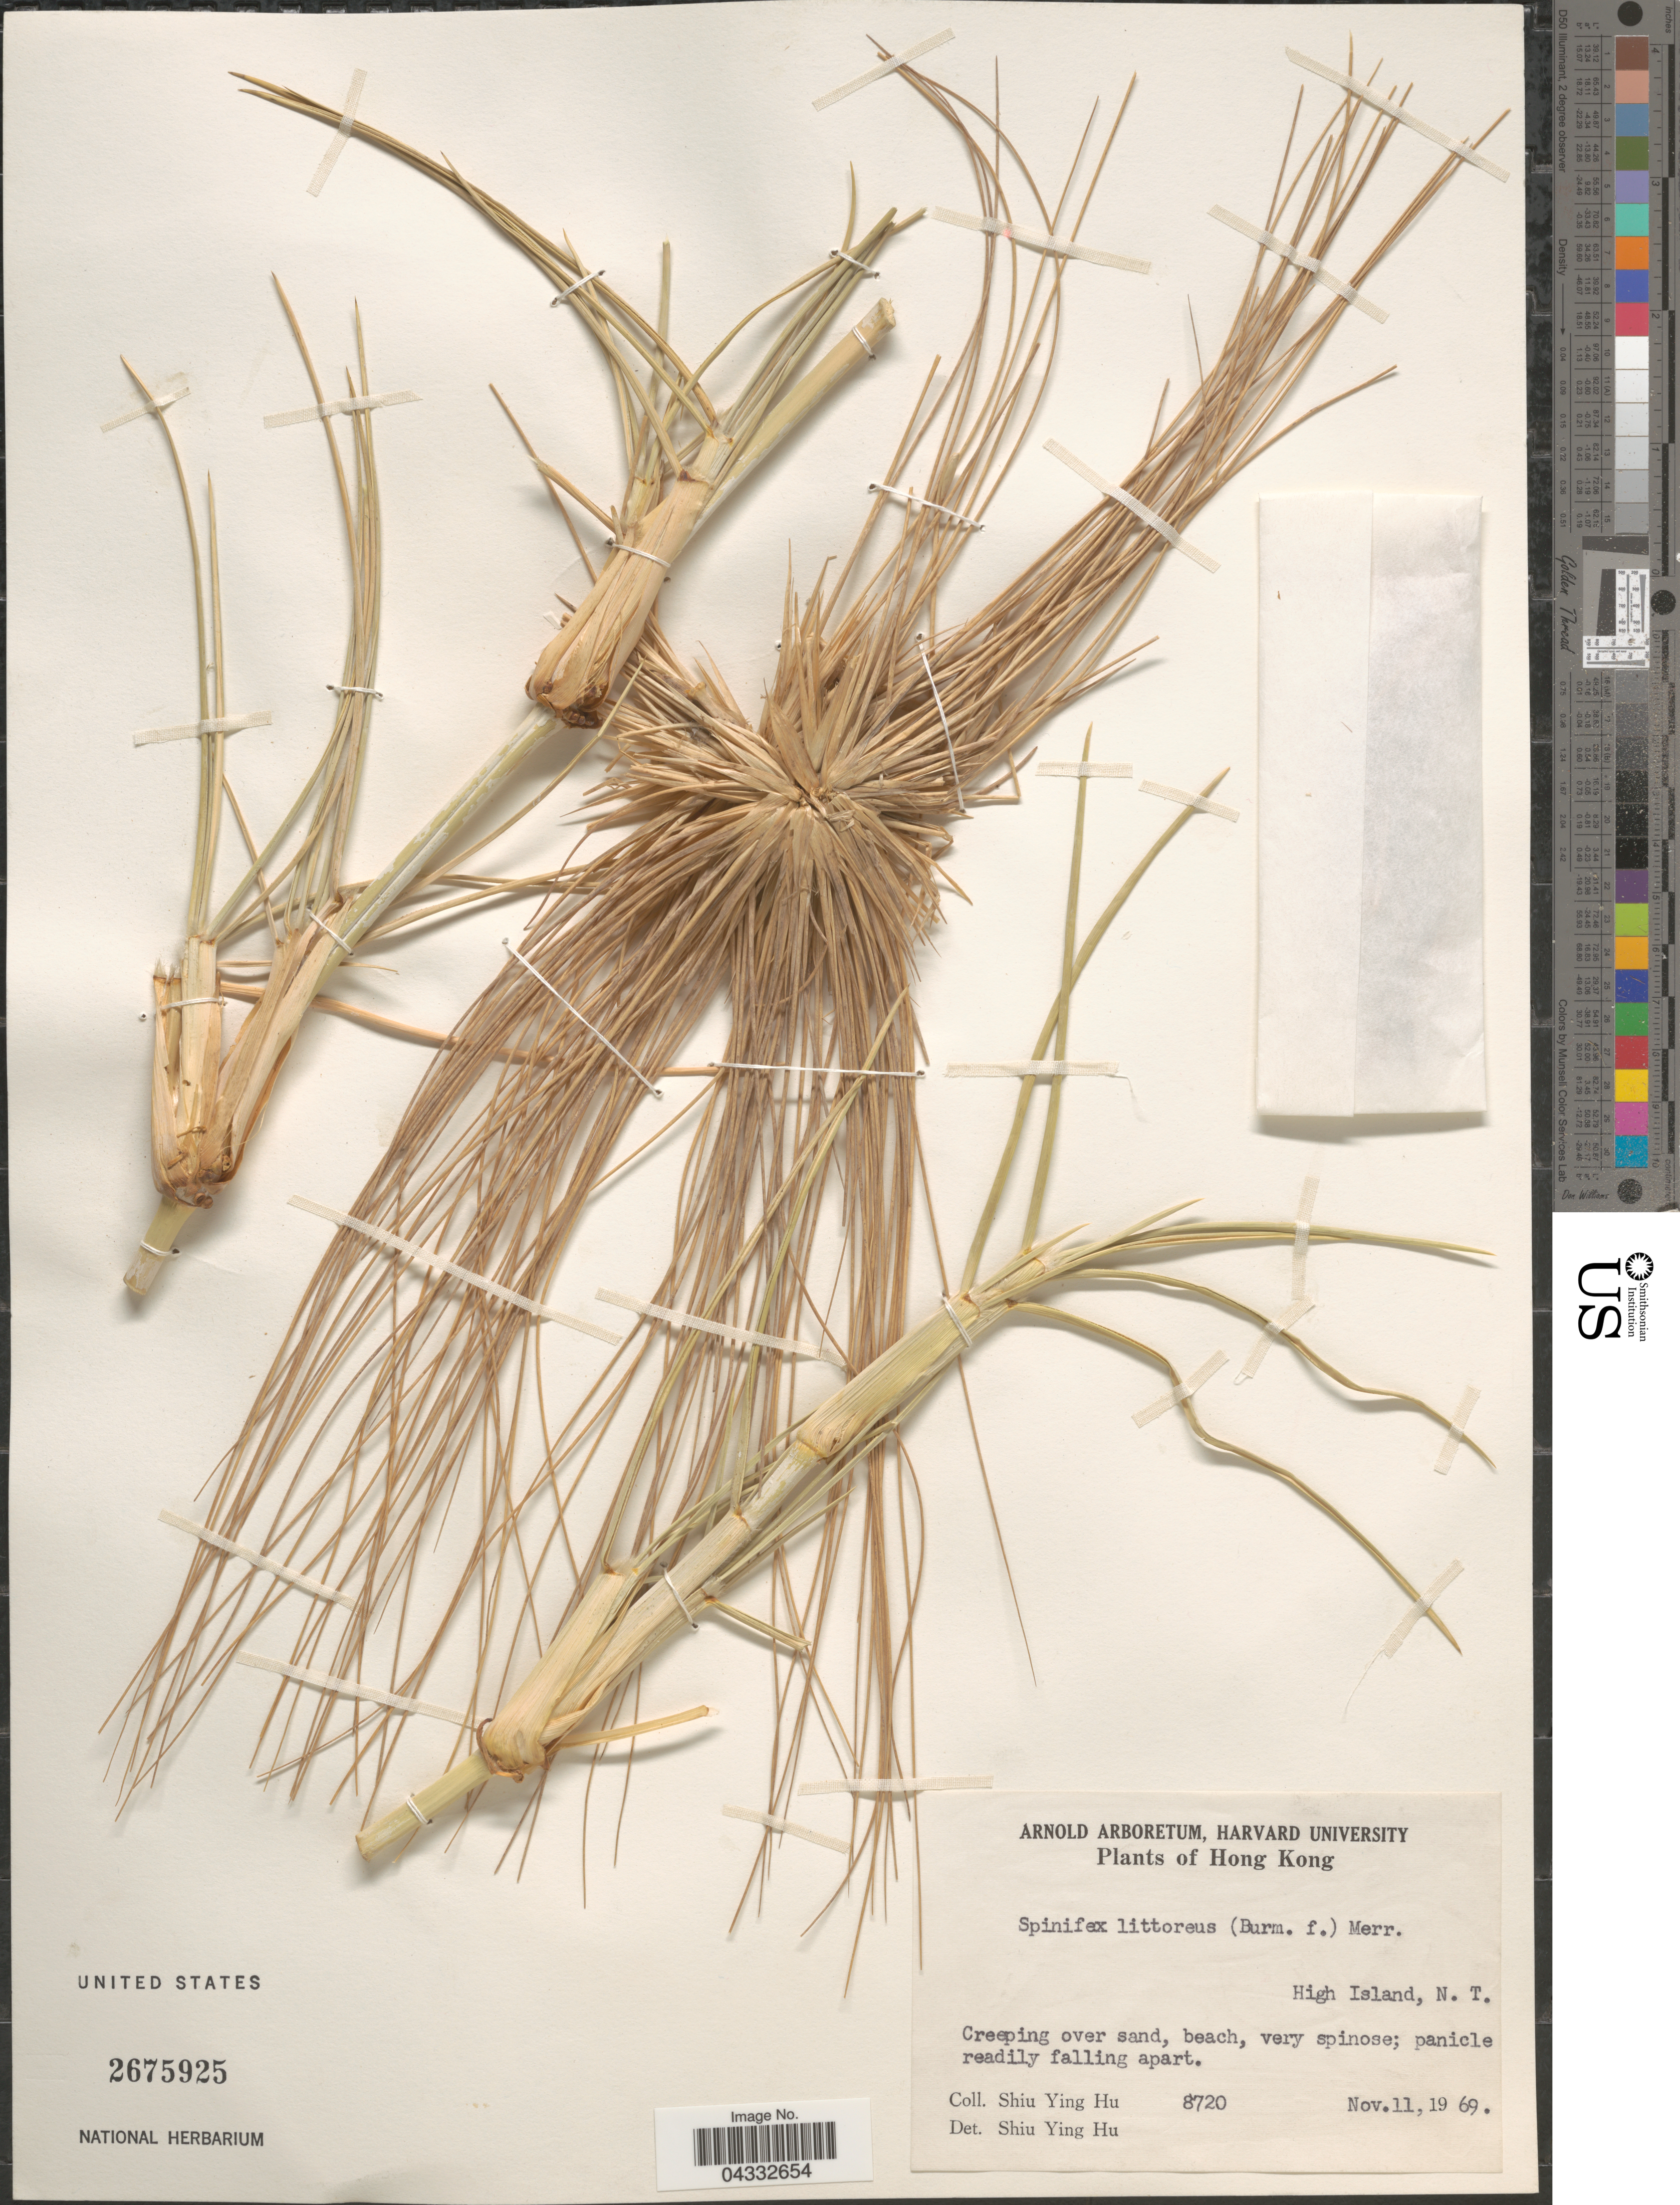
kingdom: Plantae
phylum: Tracheophyta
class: Liliopsida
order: Poales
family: Poaceae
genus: Spinifex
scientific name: Spinifex littoreus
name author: (Burm. f.) Merr.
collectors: S. Y. Hu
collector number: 8720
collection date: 1969-11-11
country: China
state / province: Hong Kong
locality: High Island, N. T.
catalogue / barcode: US 2675925